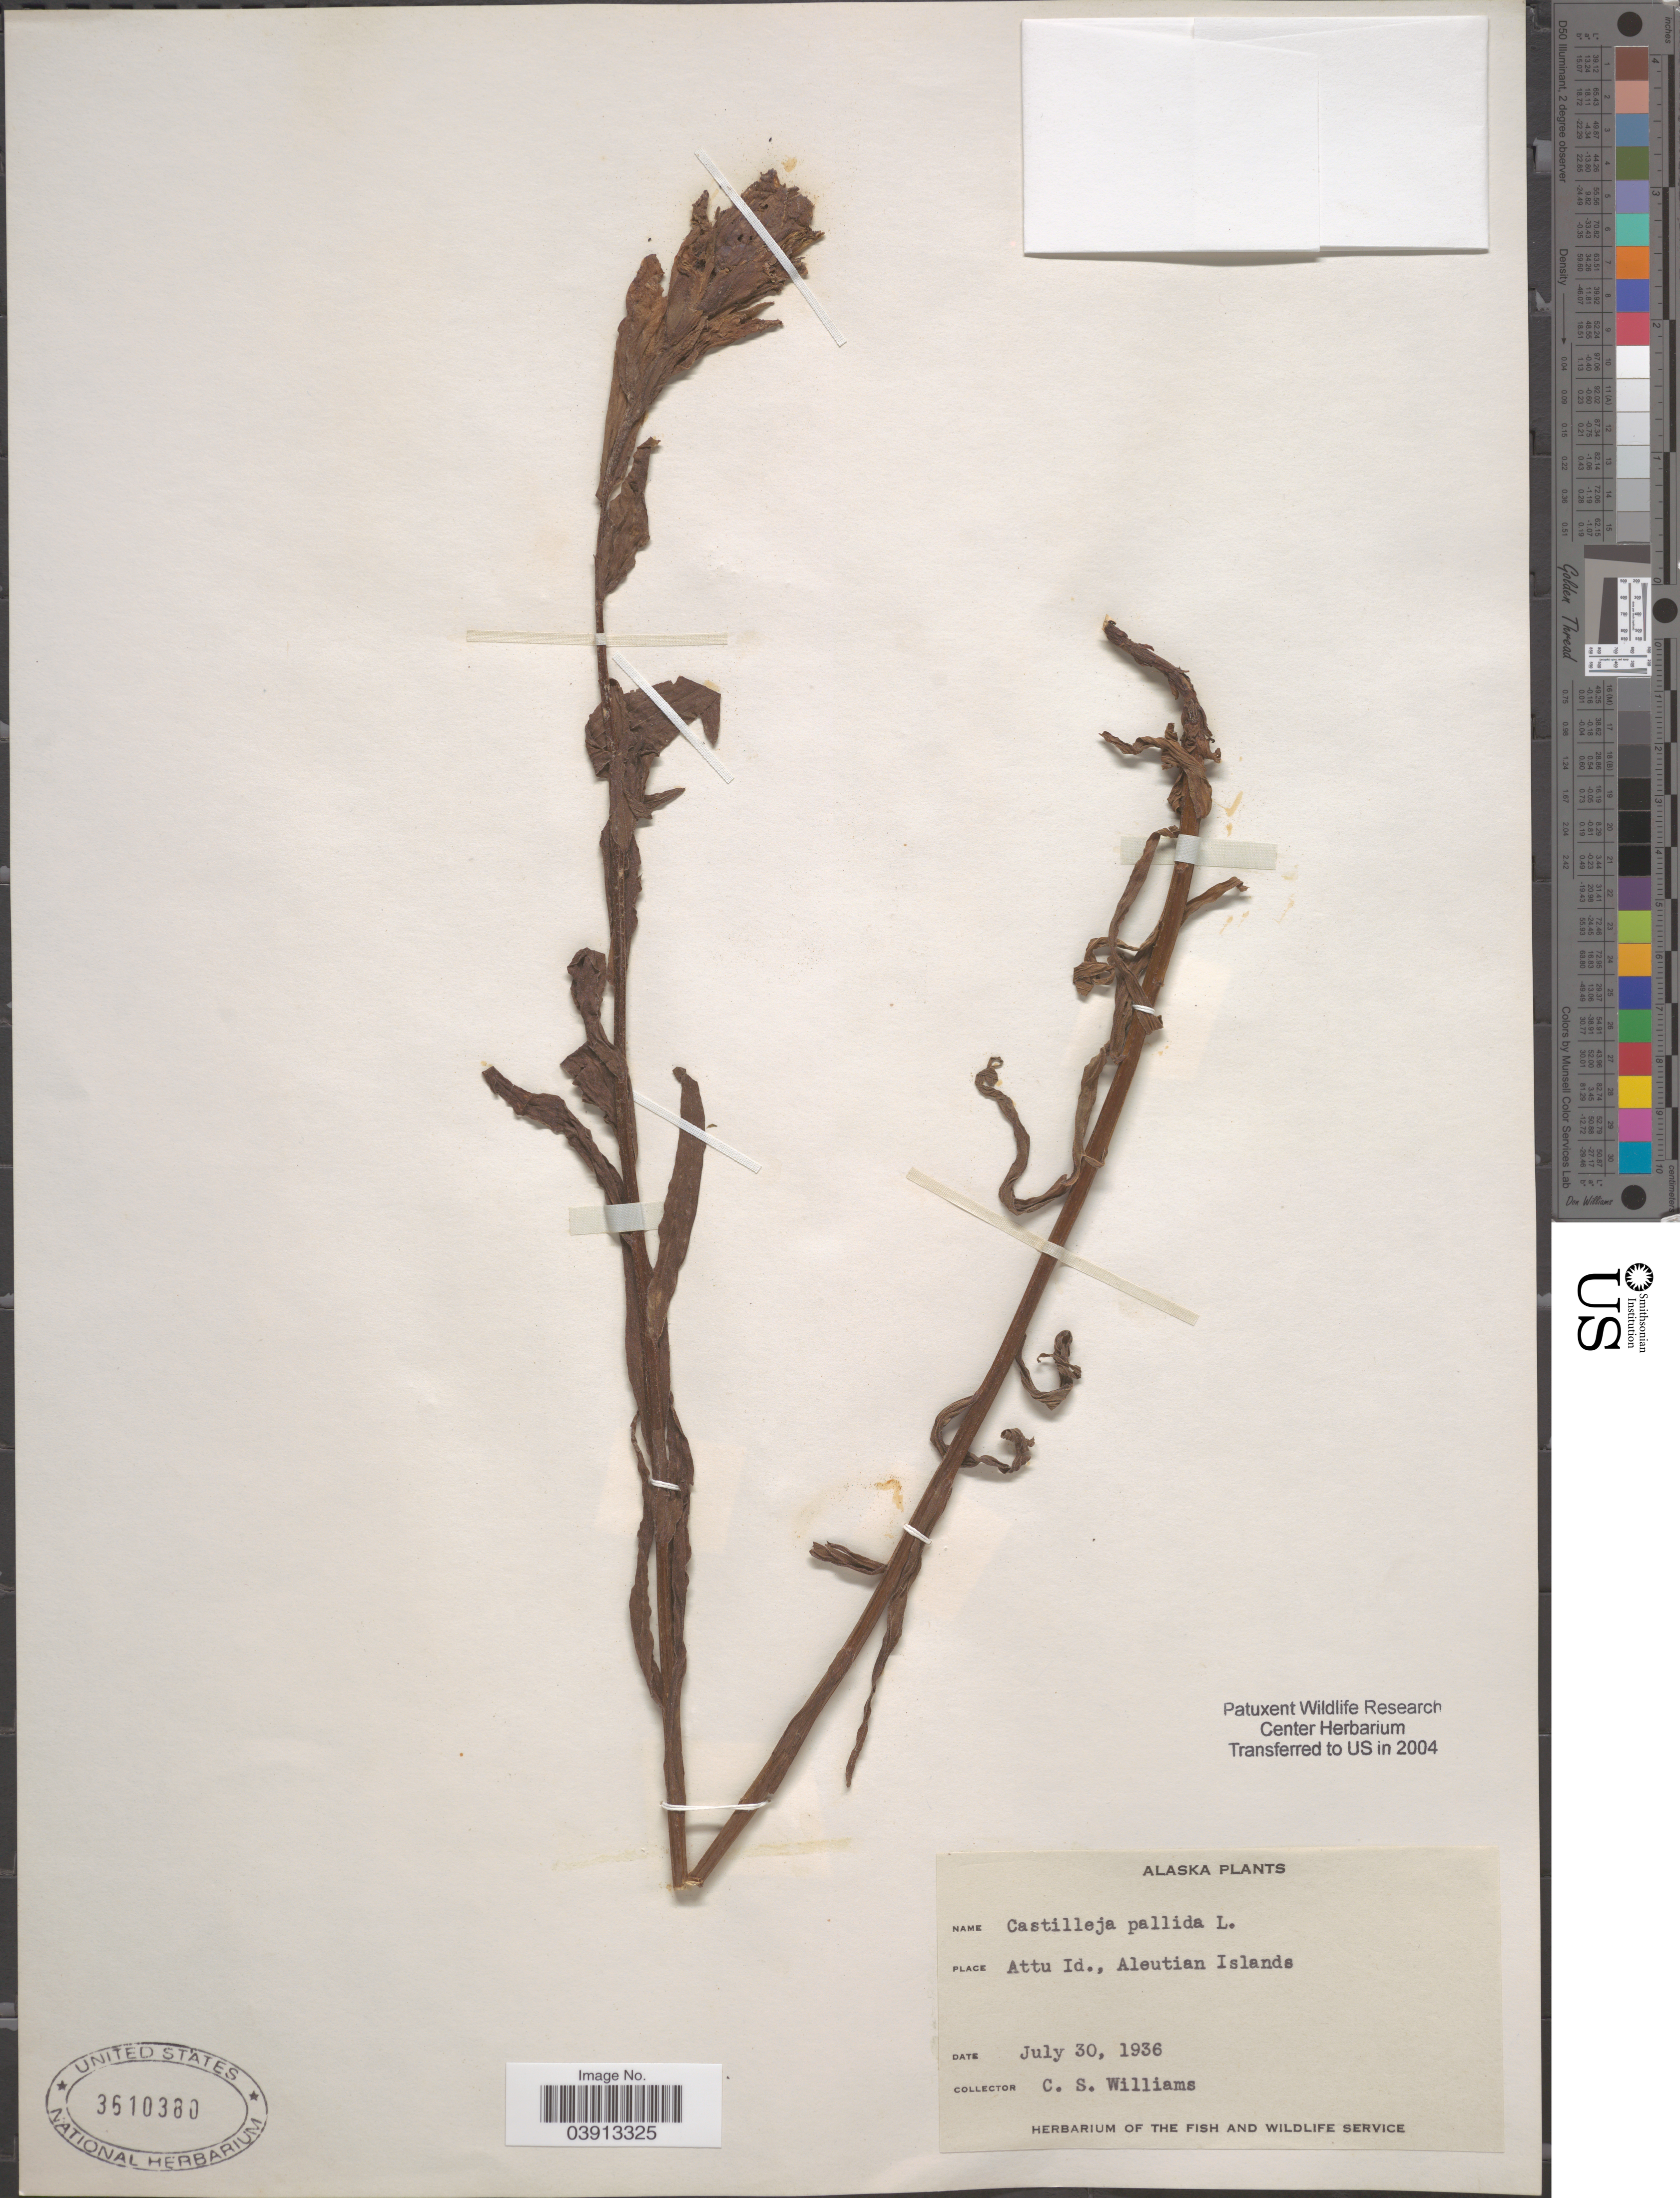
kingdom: Plantae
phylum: Tracheophyta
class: Magnoliopsida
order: Lamiales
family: Orobanchaceae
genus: Castilleja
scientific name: Castilleja pallida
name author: (L.) Spreng.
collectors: C. Williams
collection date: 1936-07-30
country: United States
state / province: Alaska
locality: Attu Id., Aleutian Islands.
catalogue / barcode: US 3610380